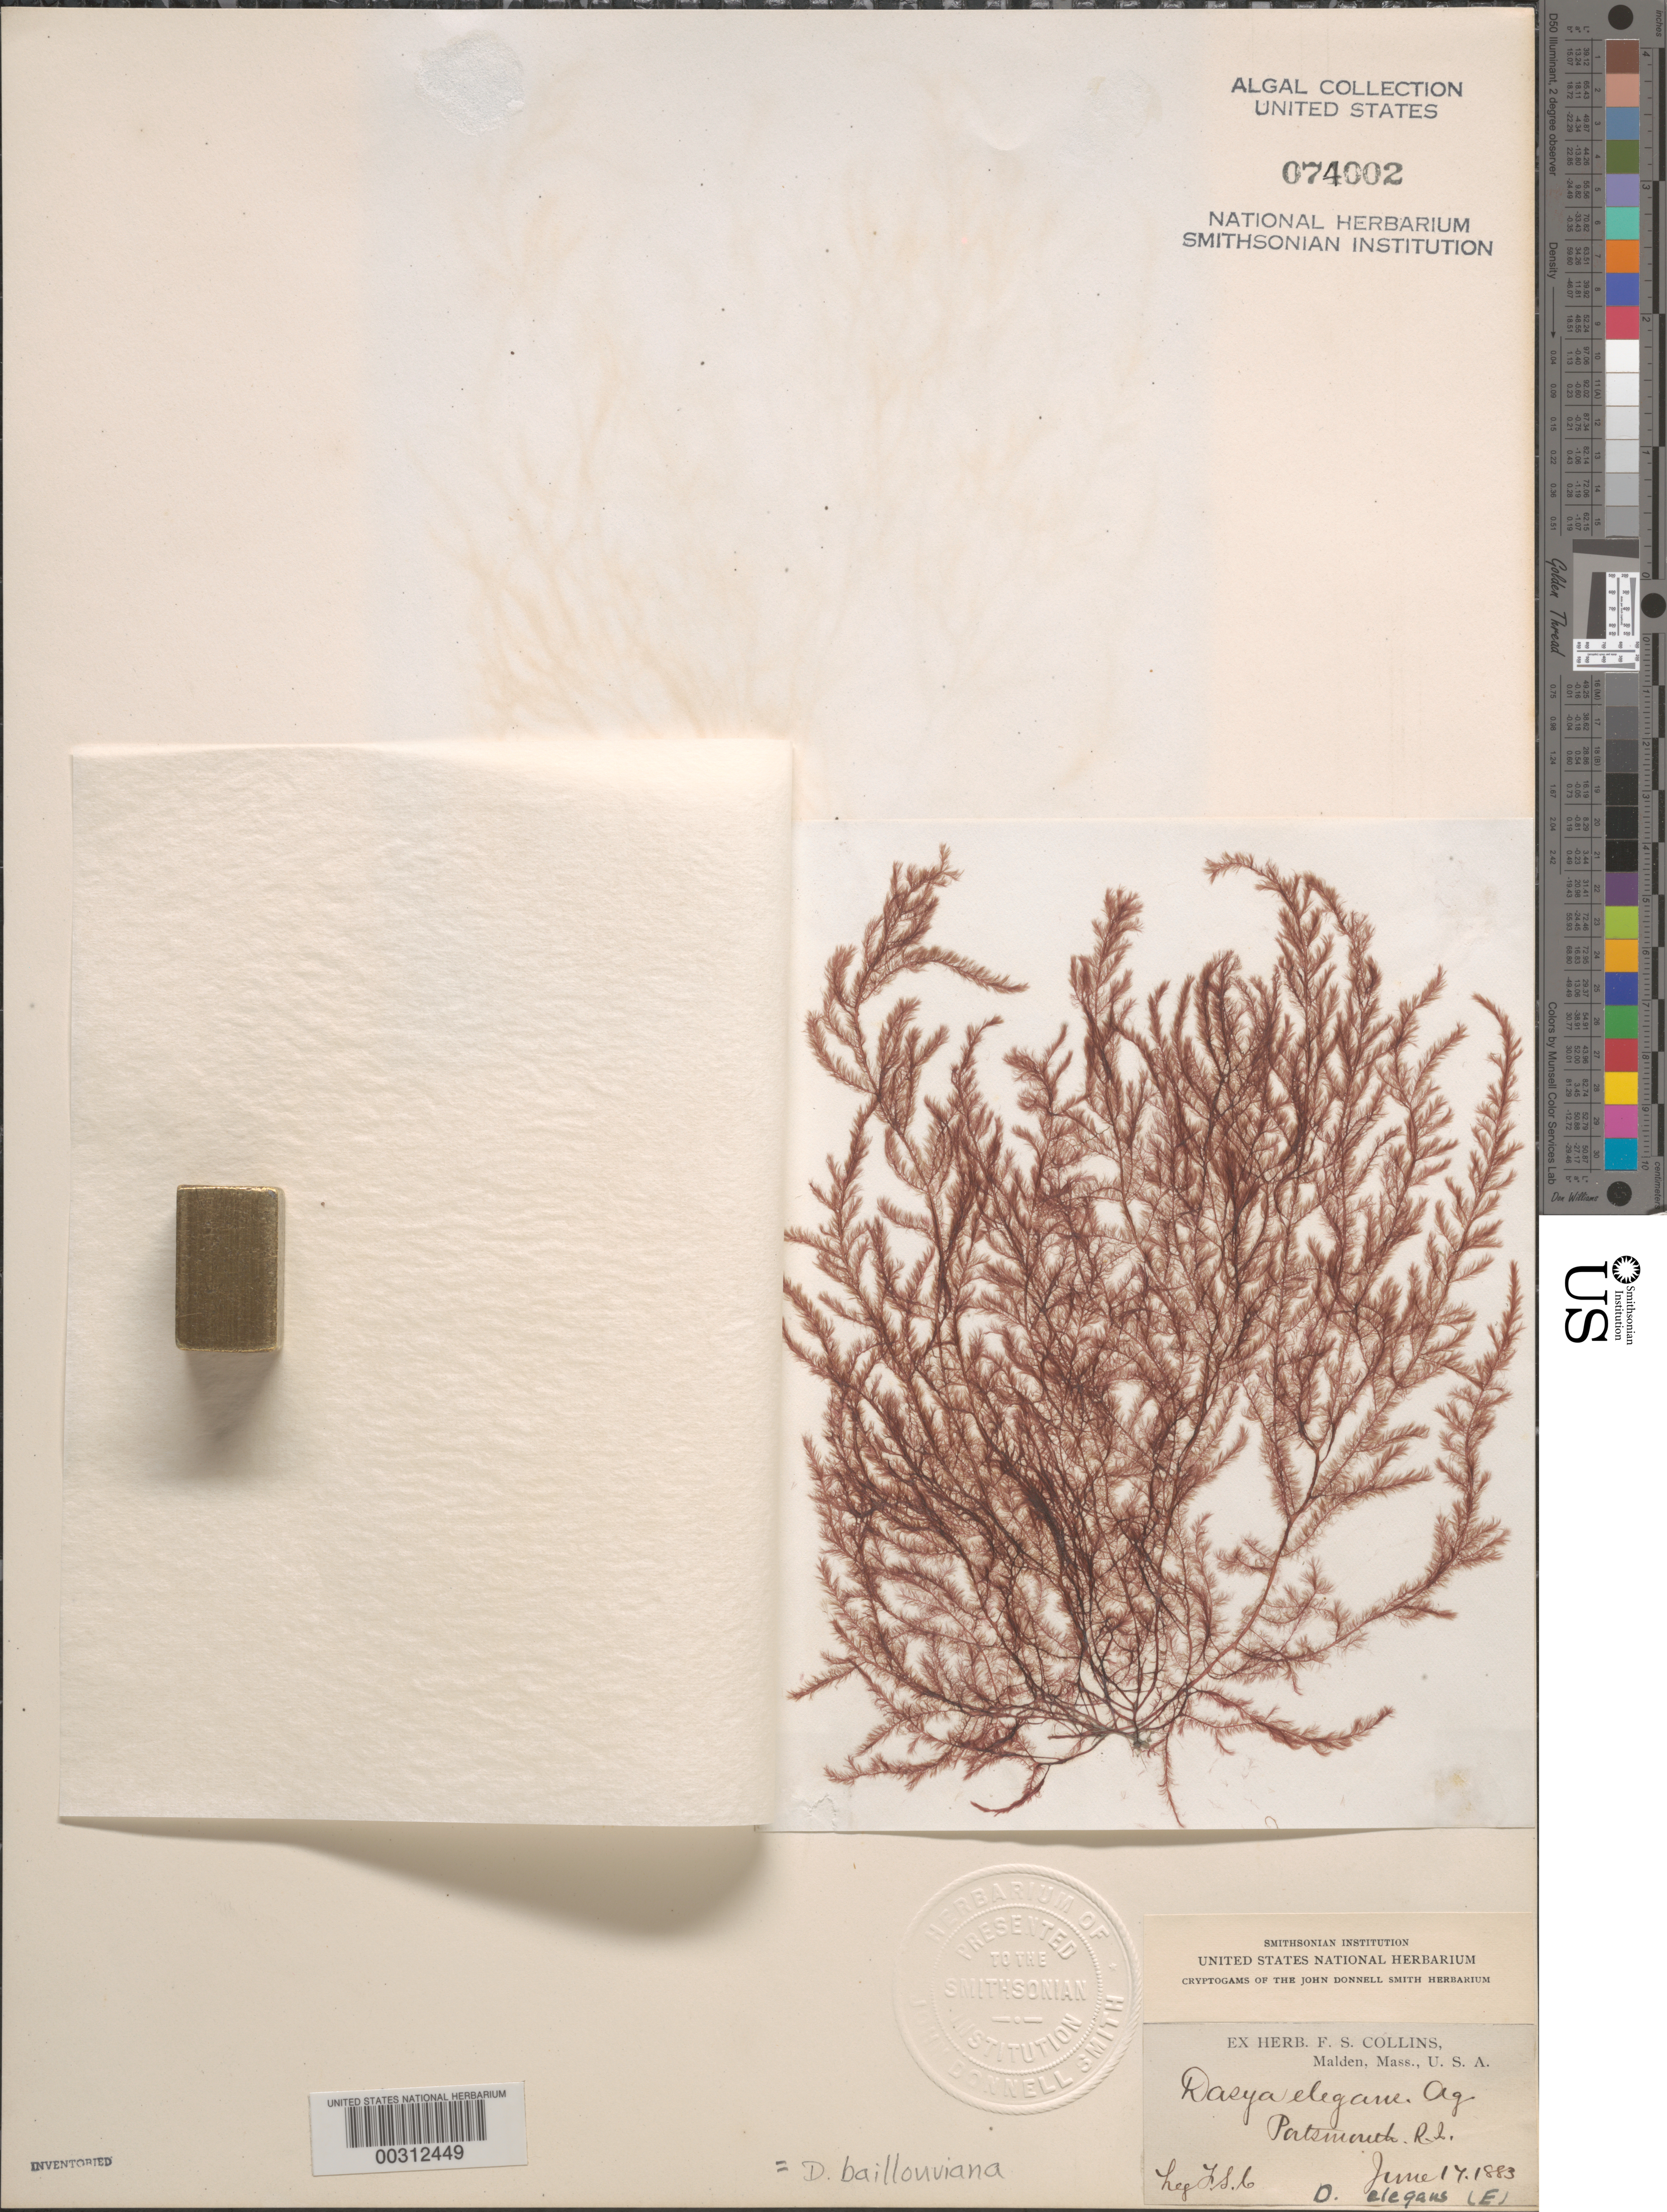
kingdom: Plantae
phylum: Rhodophyta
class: Florideophyceae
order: Ceramiales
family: Dasyaceae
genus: Dasya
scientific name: Dasya pedicellata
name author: (C. Agardh) C. Agardh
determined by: Algae name updating Project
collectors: F. Collins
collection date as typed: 17 Jun 1883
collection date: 1883-06-17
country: United States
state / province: Rhode Island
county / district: Newport County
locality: Portsmouth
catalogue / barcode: US 74002